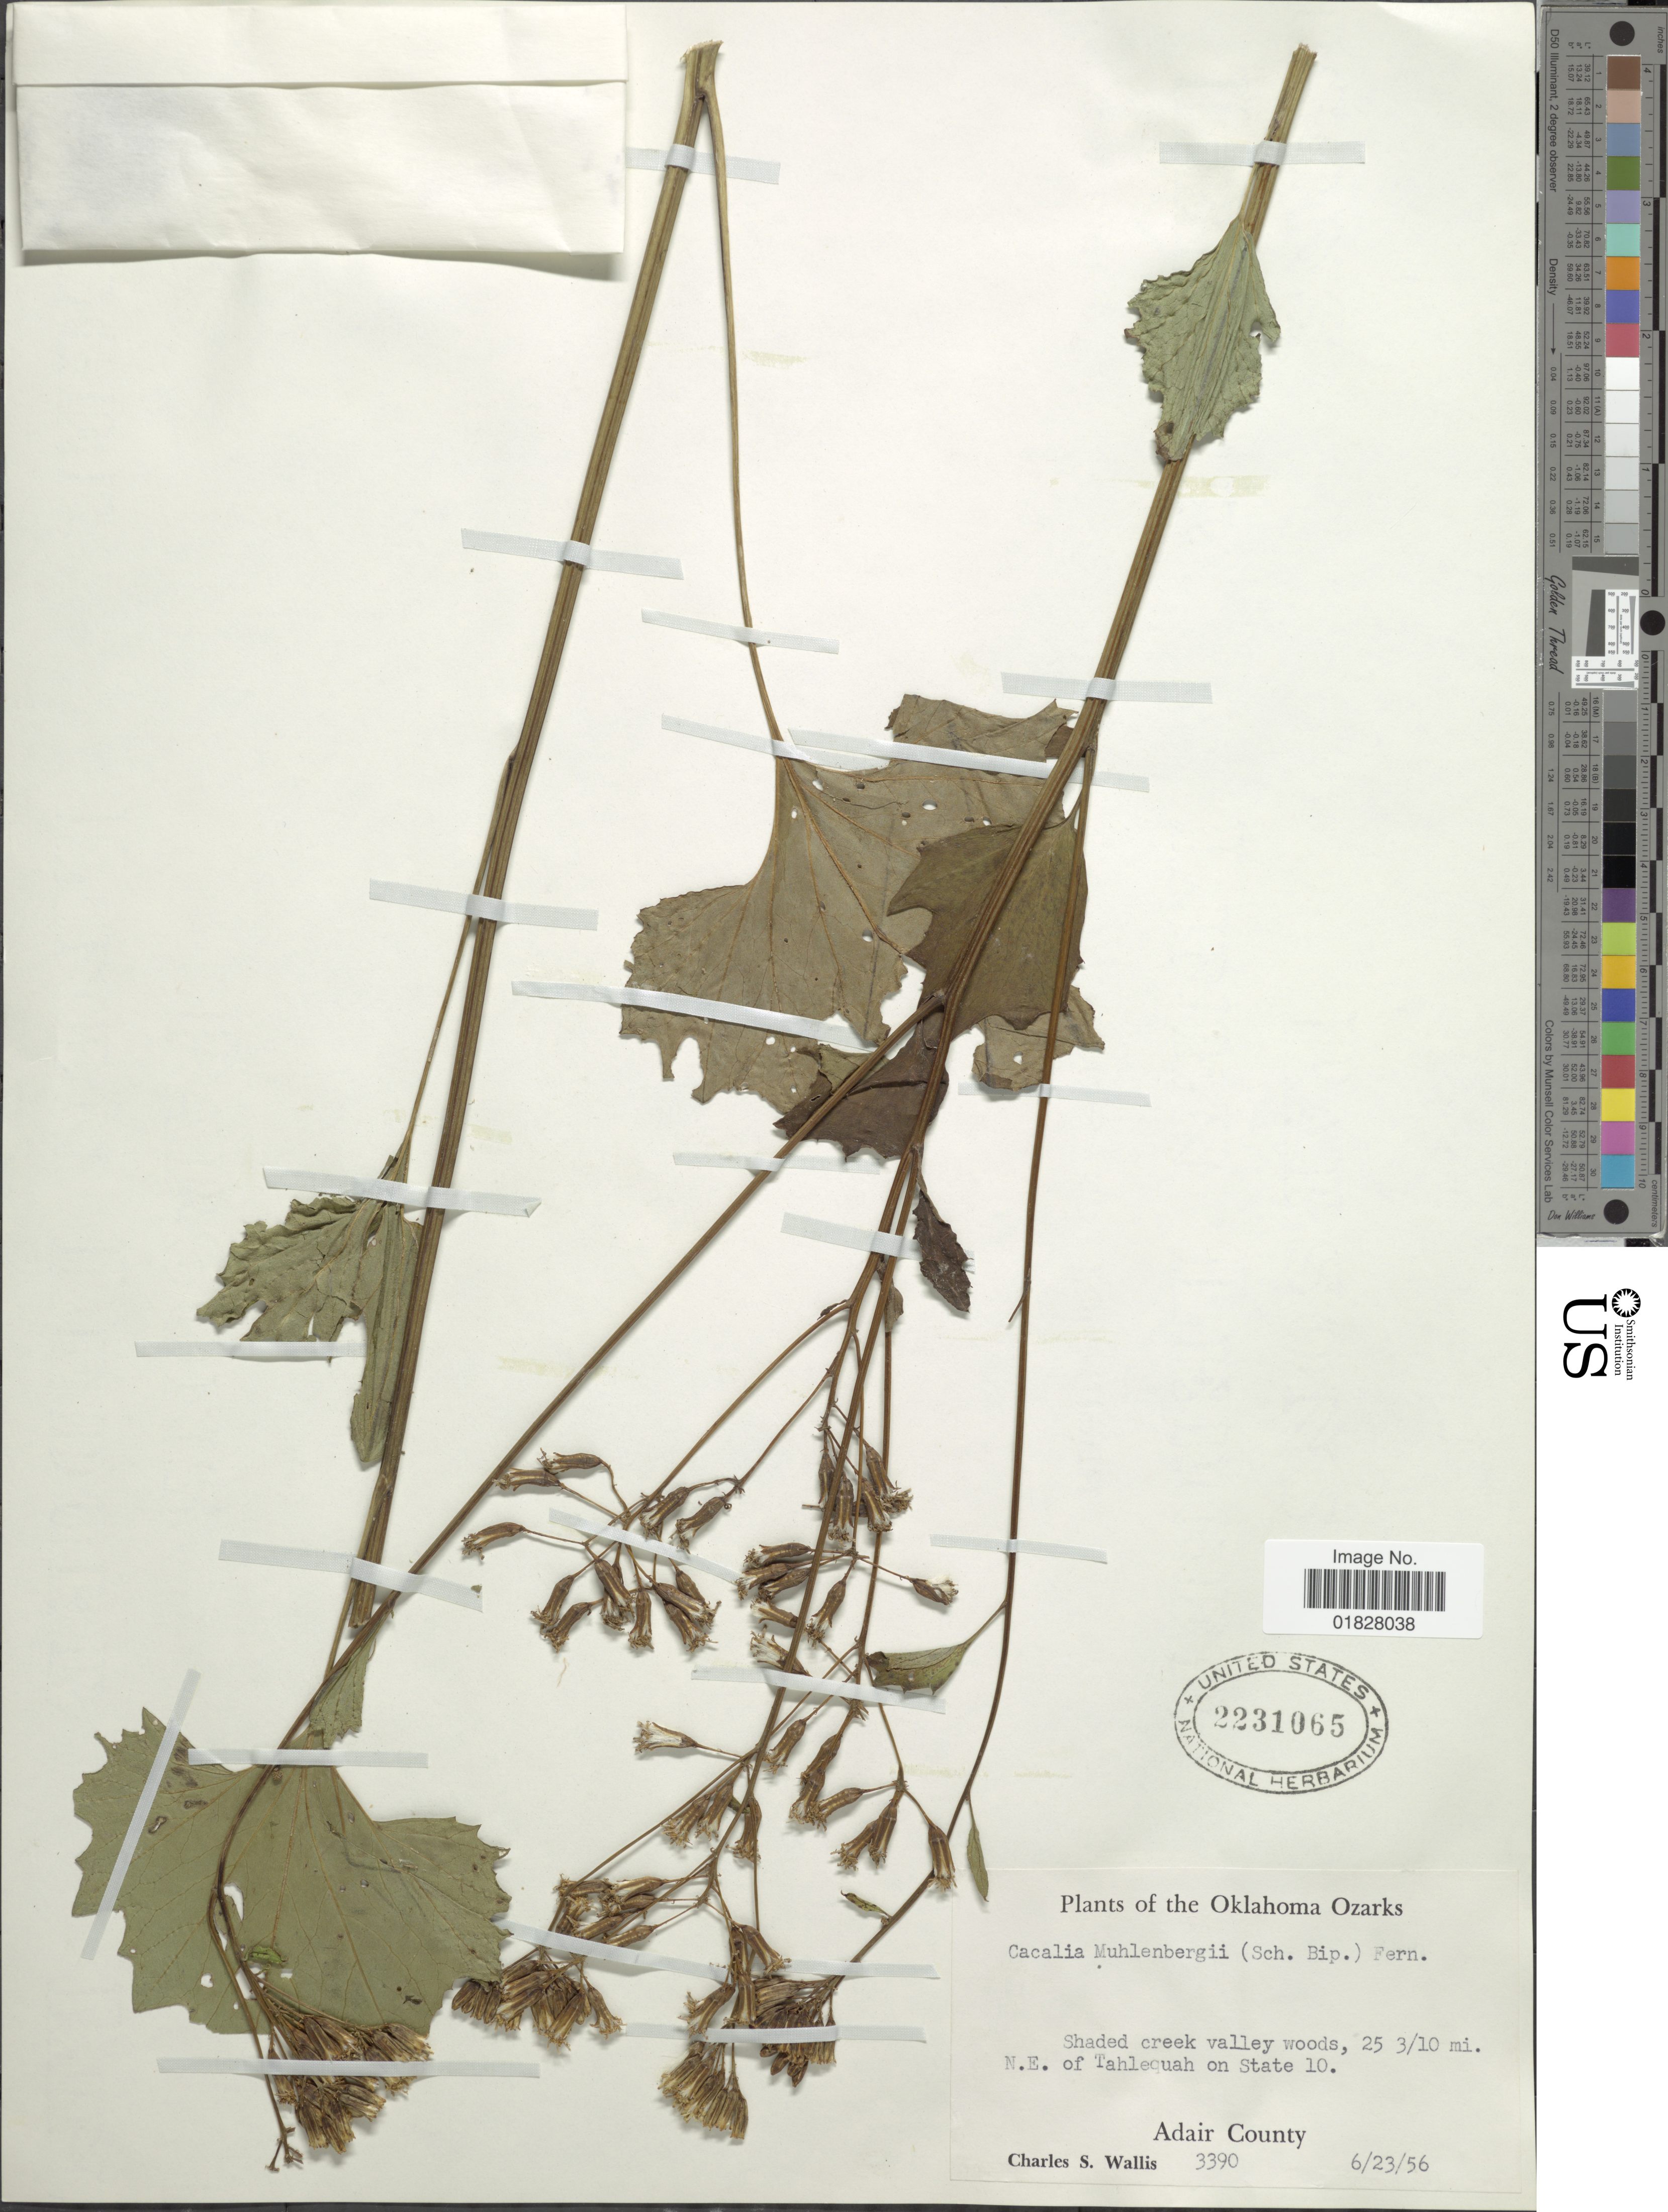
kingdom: Plantae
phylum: Tracheophyta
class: Magnoliopsida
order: Asterales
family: Asteraceae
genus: Arnoglossum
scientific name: Arnoglossum reniforme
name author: (Hook.) H. Rob.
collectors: C. Wallis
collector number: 3390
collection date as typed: Transcribed d/m/y: 23/6/56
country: United States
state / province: Oklahoma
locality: Oklahoma Ozarks. Shaded creek valley woods, 25 3/10 mi. N.E. of Tahlequah on State 10. Adair County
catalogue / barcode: US 2231065